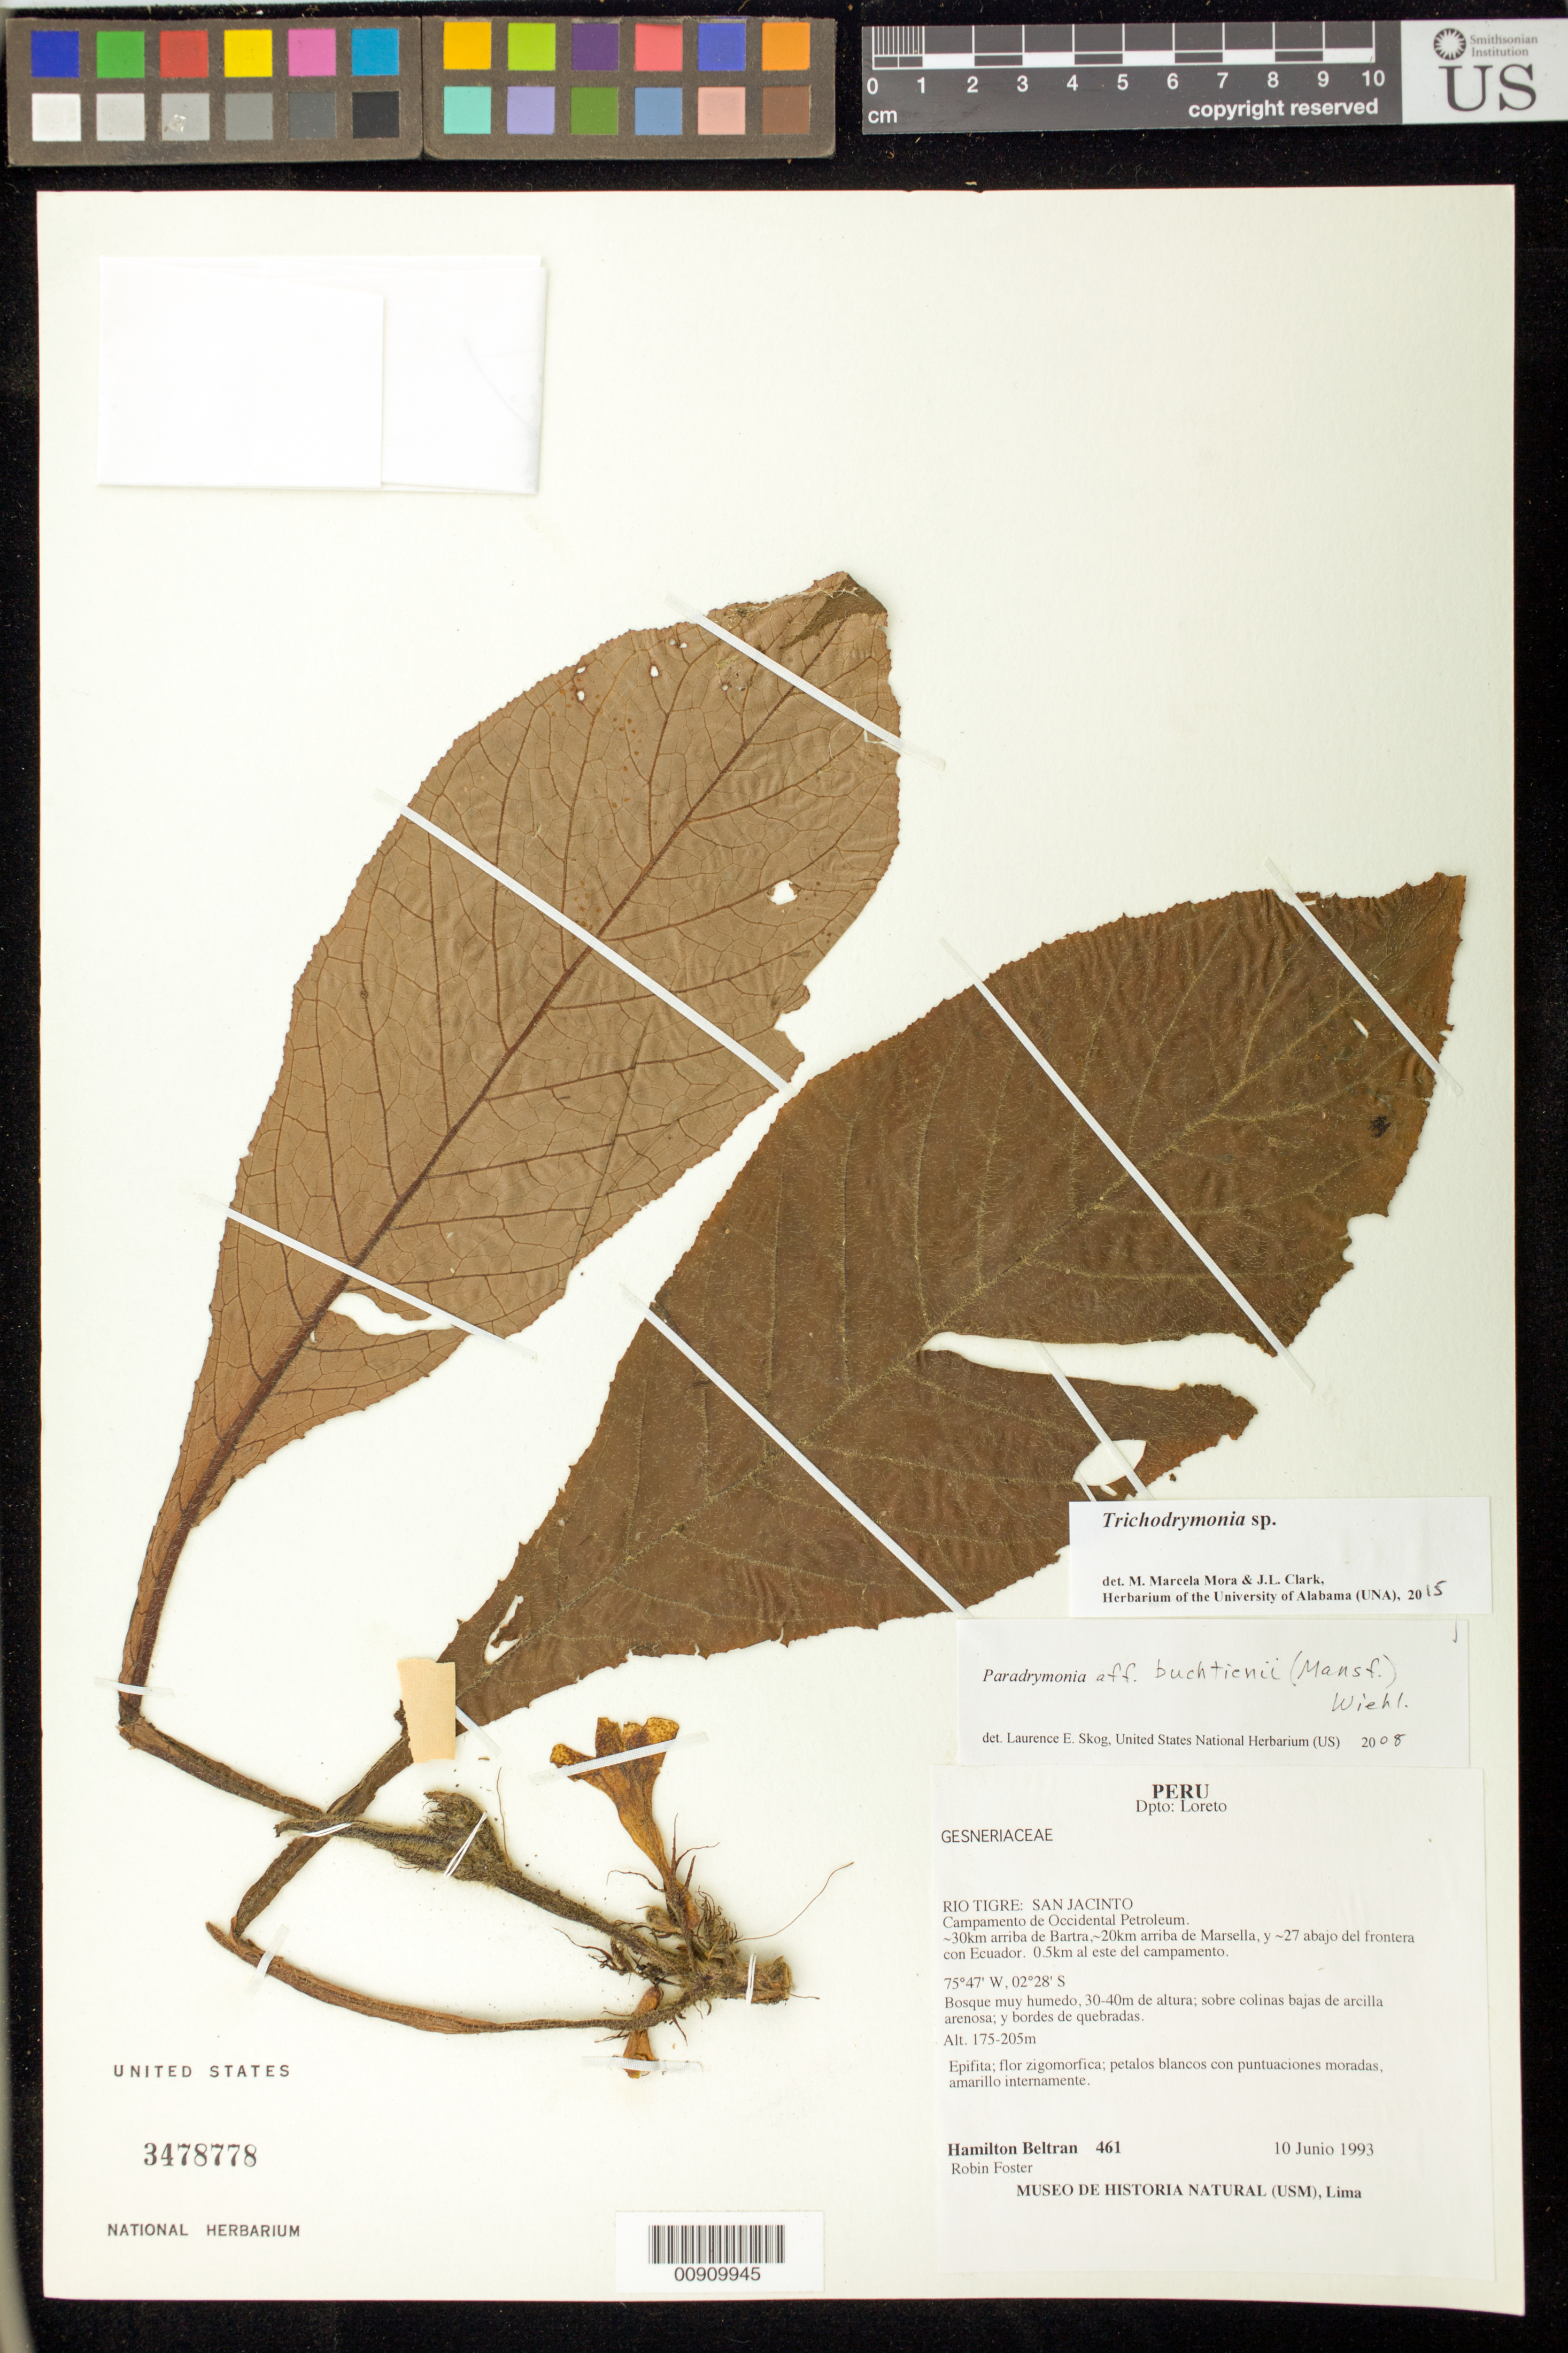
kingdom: Plantae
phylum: Tracheophyta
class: Magnoliopsida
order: Lamiales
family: Gesneriaceae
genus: Trichodrymonia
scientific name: Trichodrymonia sp.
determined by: Mora, M. M.; Clark, J. L.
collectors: H. Beltran & R. Foster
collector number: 461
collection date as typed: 10 Jun 1993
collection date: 1993-06-10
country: Peru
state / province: Loreto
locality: Rio Tigre: San Jacinto. Campamento de Occidental petroleum, ~30 km arriba de Bartra, ~20 km arriba de Marsella, y ~27 abajo del frontera con Ecuador. 0.5 km al este del campamento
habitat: Bosque muy humedo, 30-40 m de altura; sobre colinas bajas de arcilla arenosa; y bordes de quebradas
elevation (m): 175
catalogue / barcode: US 3478778